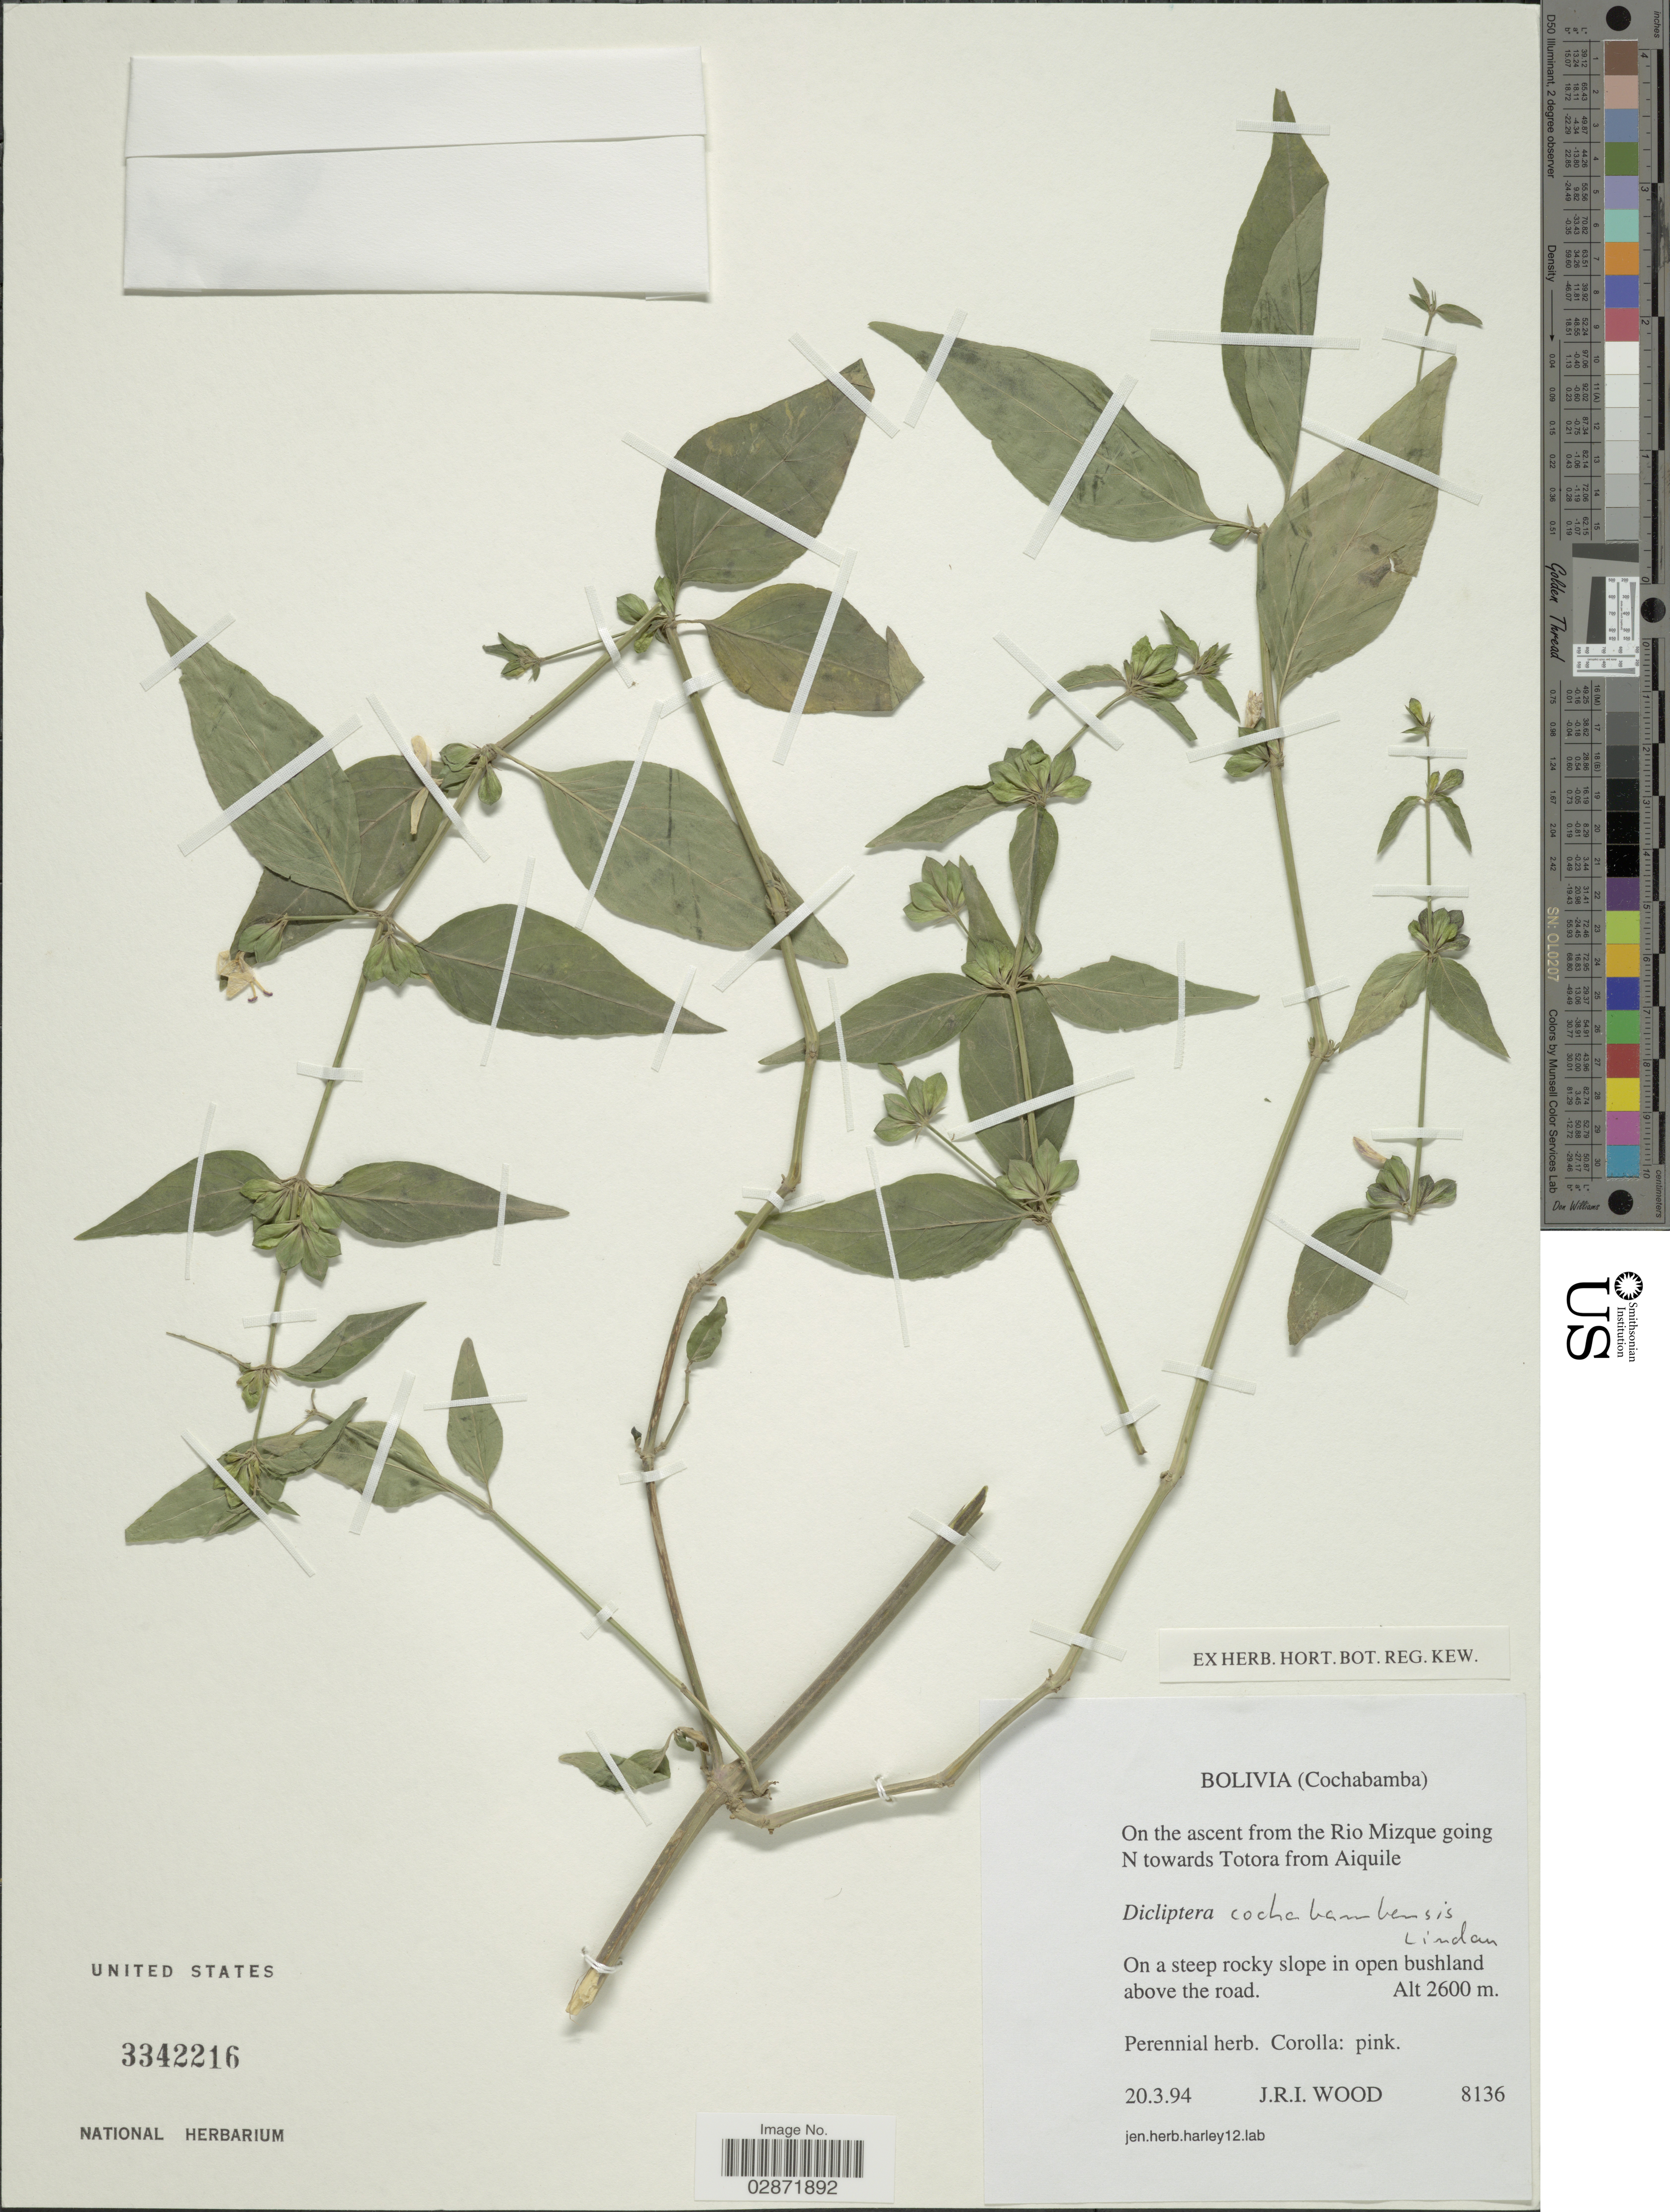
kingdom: Plantae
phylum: Tracheophyta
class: Magnoliopsida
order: Lamiales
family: Acanthaceae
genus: Dicliptera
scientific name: Dicliptera cochabambensis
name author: Lindau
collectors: J. R. I. Wood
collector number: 8136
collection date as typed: Transcribed d/m/y: 20/3/94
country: Bolivia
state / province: Cochabamba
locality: On the ascent from the Rio Mizque going N towards Totora from Aiquile.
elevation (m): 2600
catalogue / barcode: US 3342216